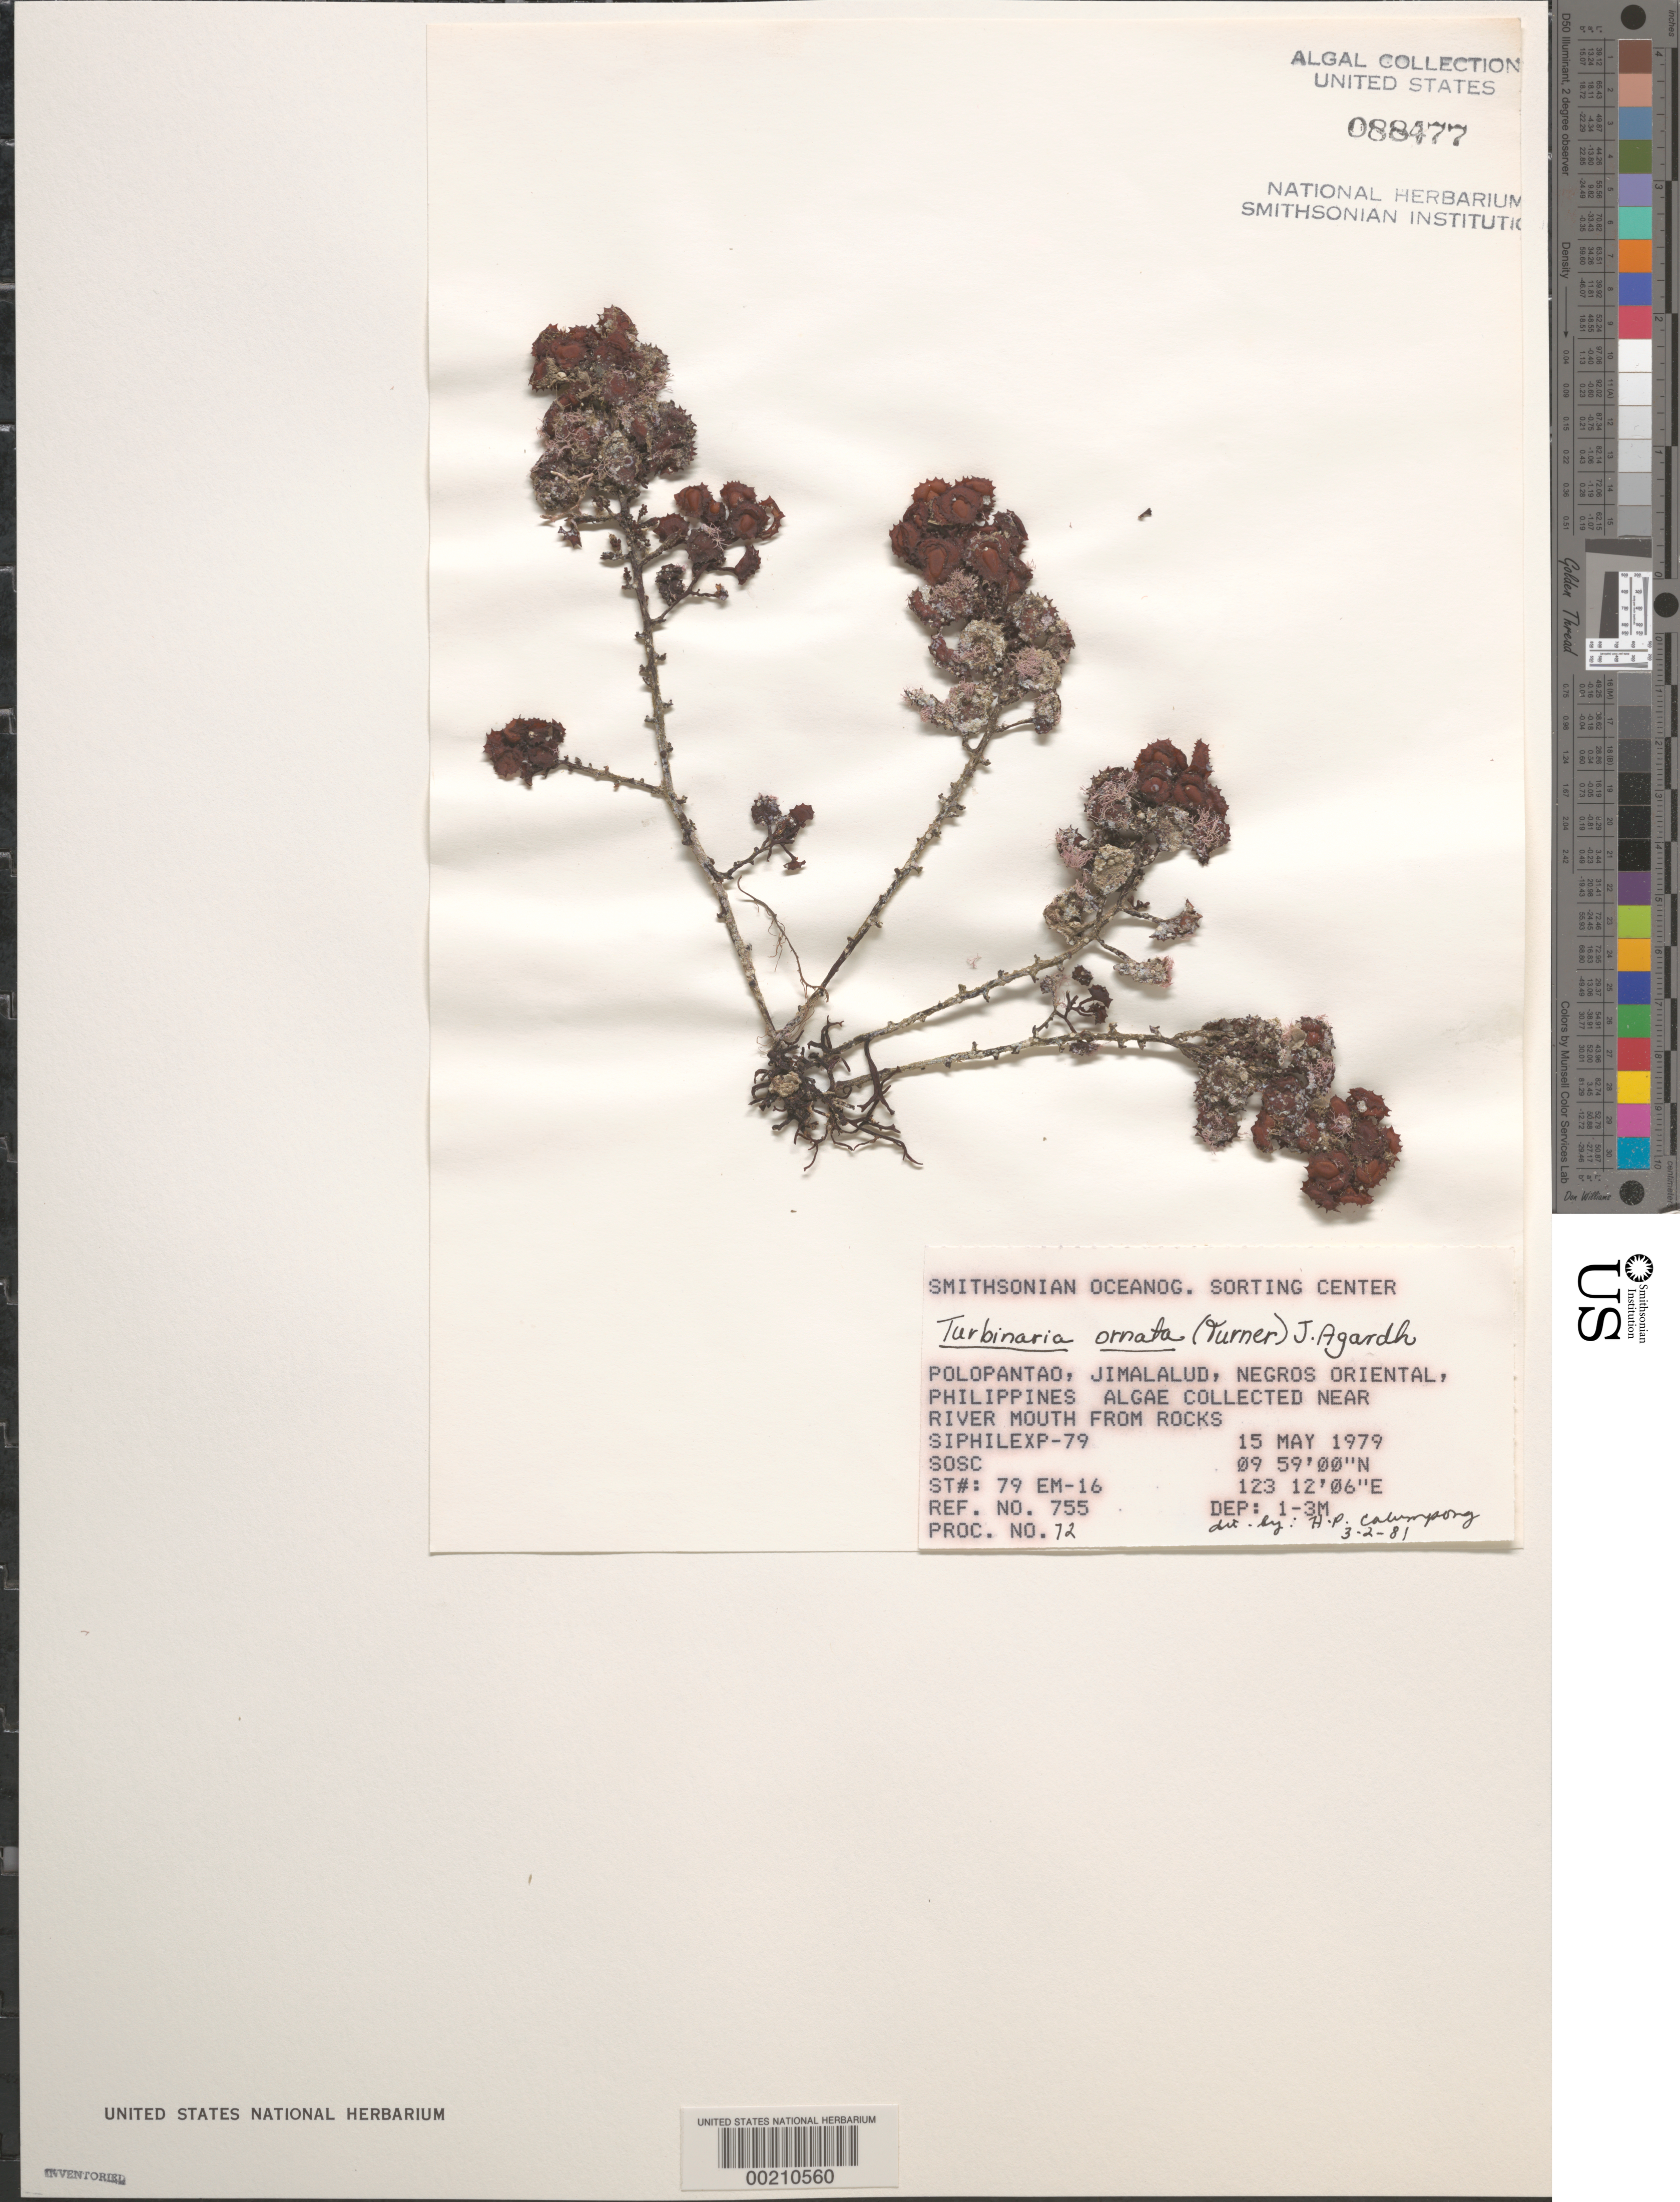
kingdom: Chromista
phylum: Ochrophyta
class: Phaeophyceae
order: Fucales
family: Sargassaceae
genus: Turbinaria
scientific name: Turbinaria ornata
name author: (Turner) J. Agardh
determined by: Calumpong, H. P.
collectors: SOSC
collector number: Station 79 Em-16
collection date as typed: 15 May 1979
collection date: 1979-05-15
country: Philippines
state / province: Central Visayas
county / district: Negros Oriental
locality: Polopantao, jimalalud, negros oriental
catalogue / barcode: US 88477